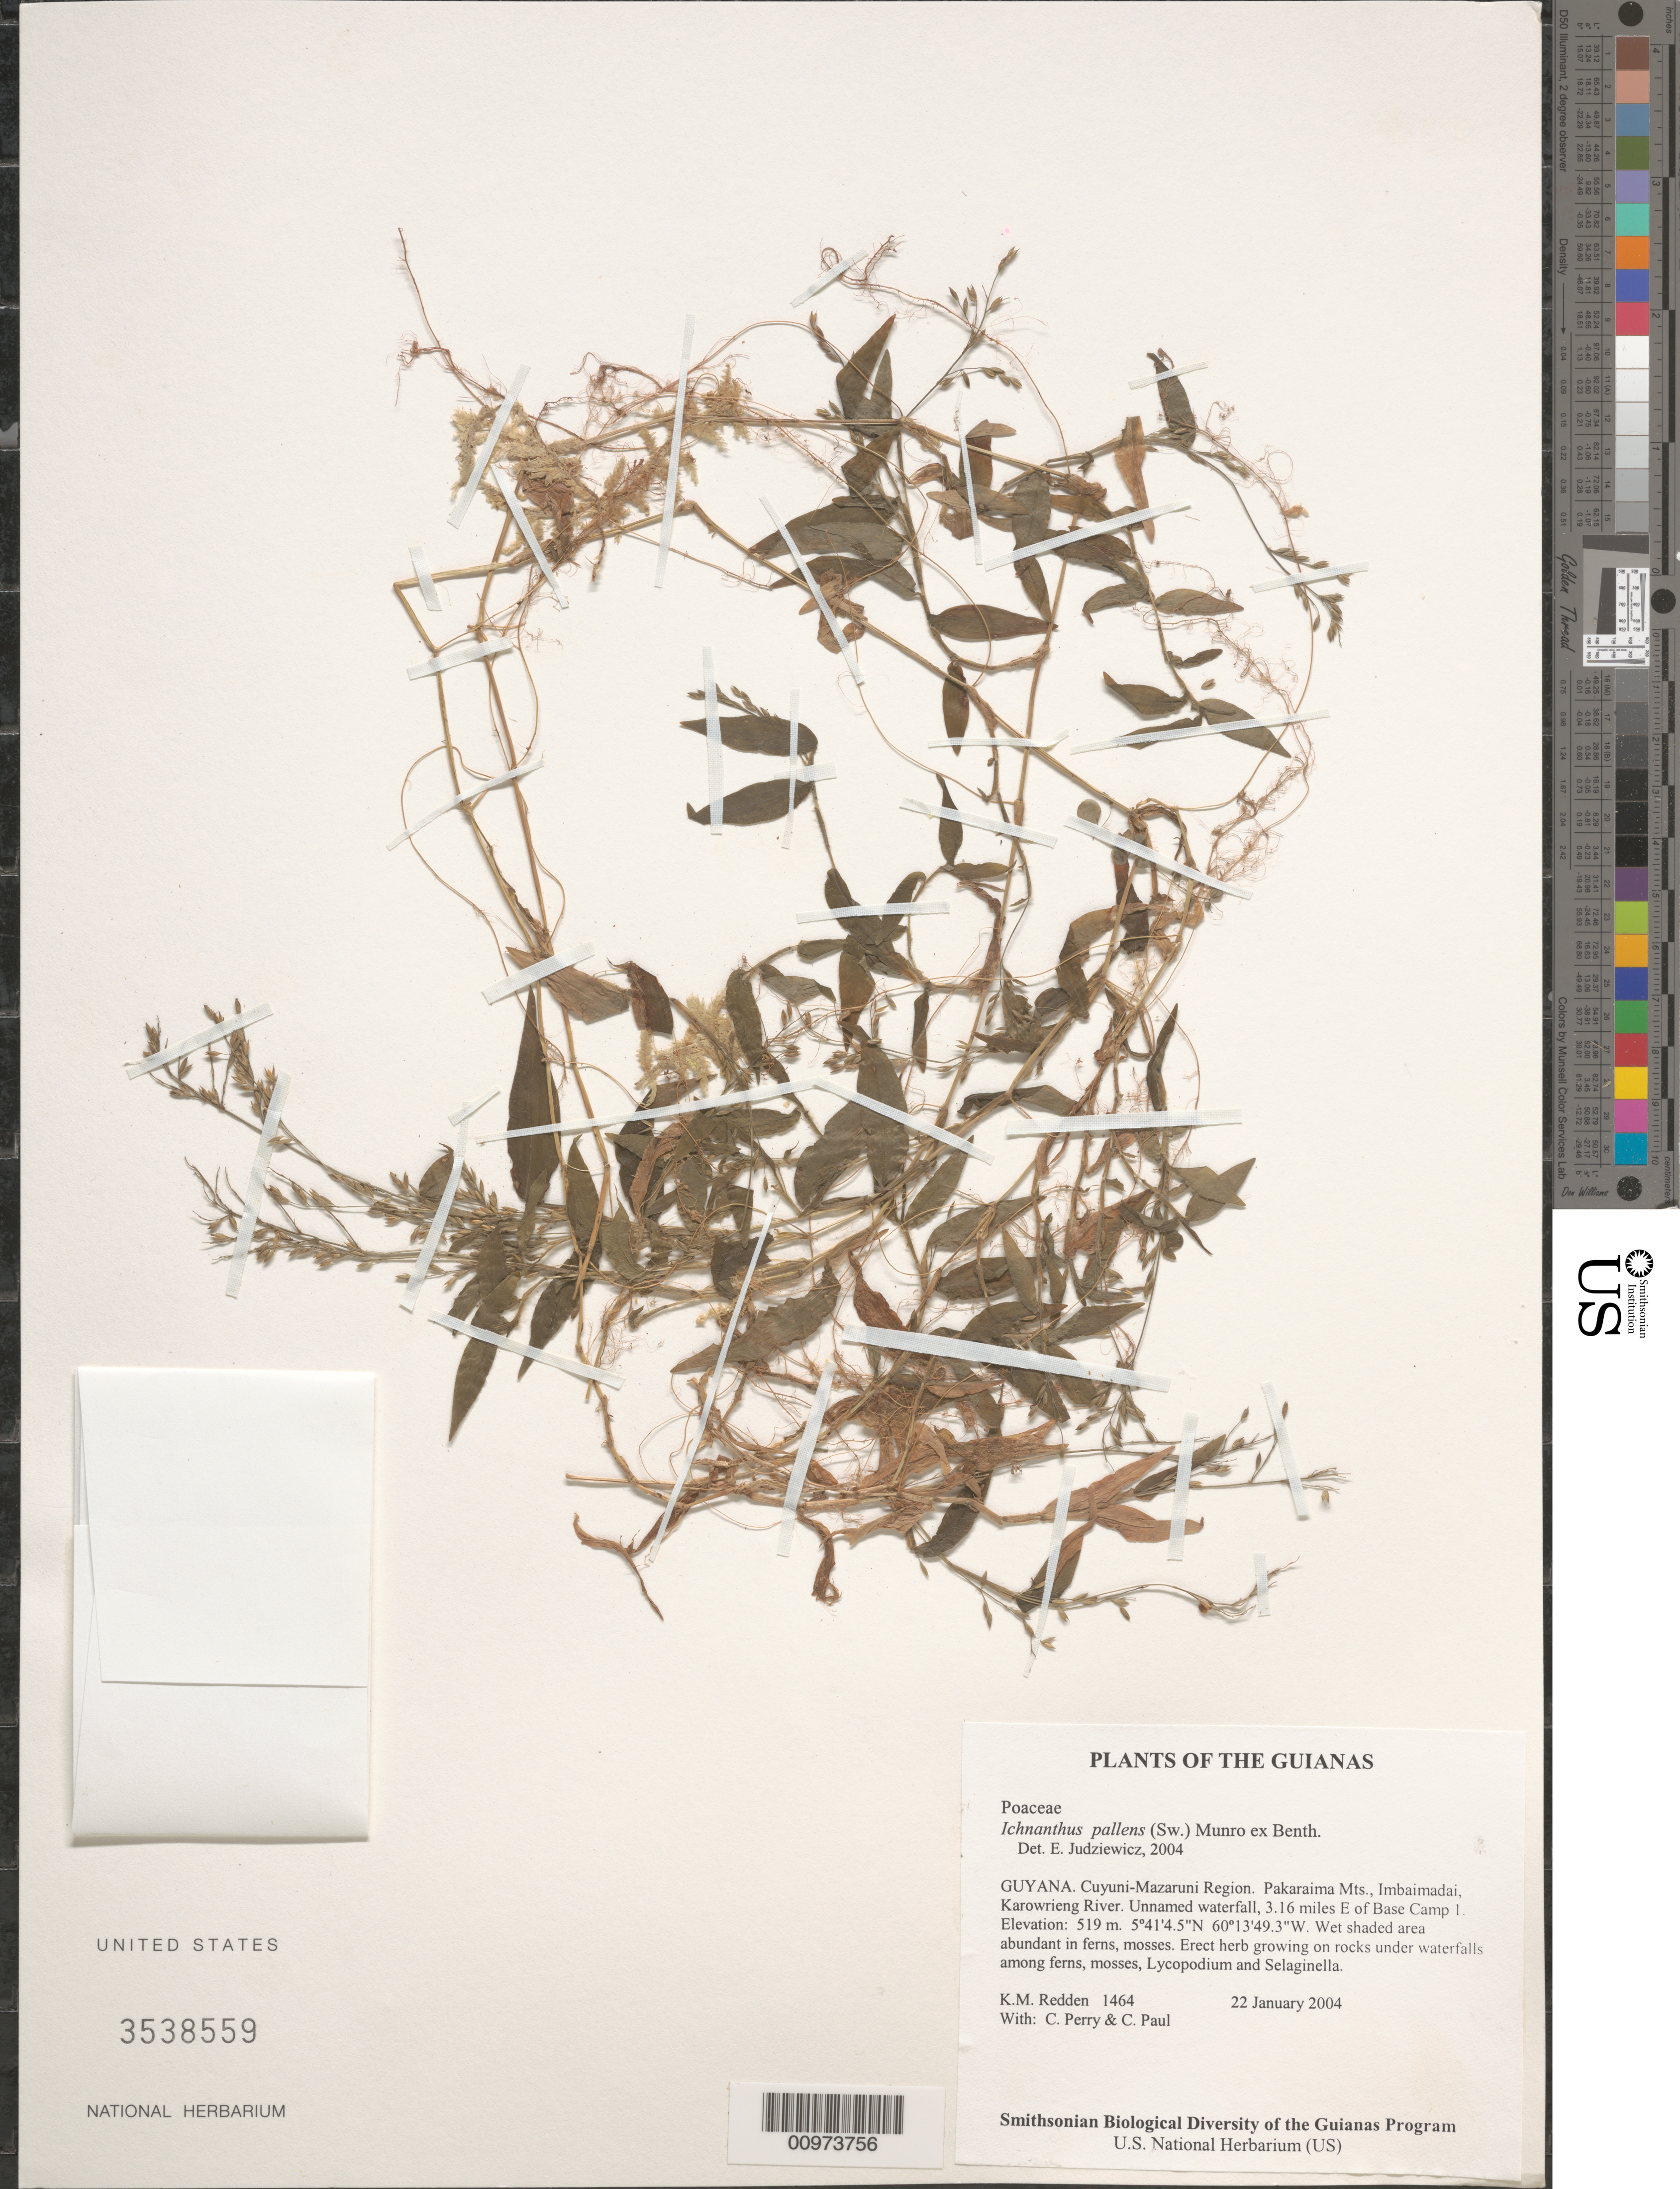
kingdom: Plantae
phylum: Tracheophyta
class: Liliopsida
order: Poales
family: Poaceae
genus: Ichnanthus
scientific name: Ichnanthus pallens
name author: (Sw.) Munro ex Benth.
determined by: Judziewicz, E. J.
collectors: K. M. Redden, C. Perry & C. Paul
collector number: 1464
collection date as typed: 22 January 2004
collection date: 2004-01-22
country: Guyana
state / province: Cuyuni-Mazaruni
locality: Pakaraima Mts., Imbaimadai, Karowrieng River. Unnamed waterfall, 3.16 miles E of Base Camp 1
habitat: Wet shaded area abundant in ferns, mosses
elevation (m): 519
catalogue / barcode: US 3538559